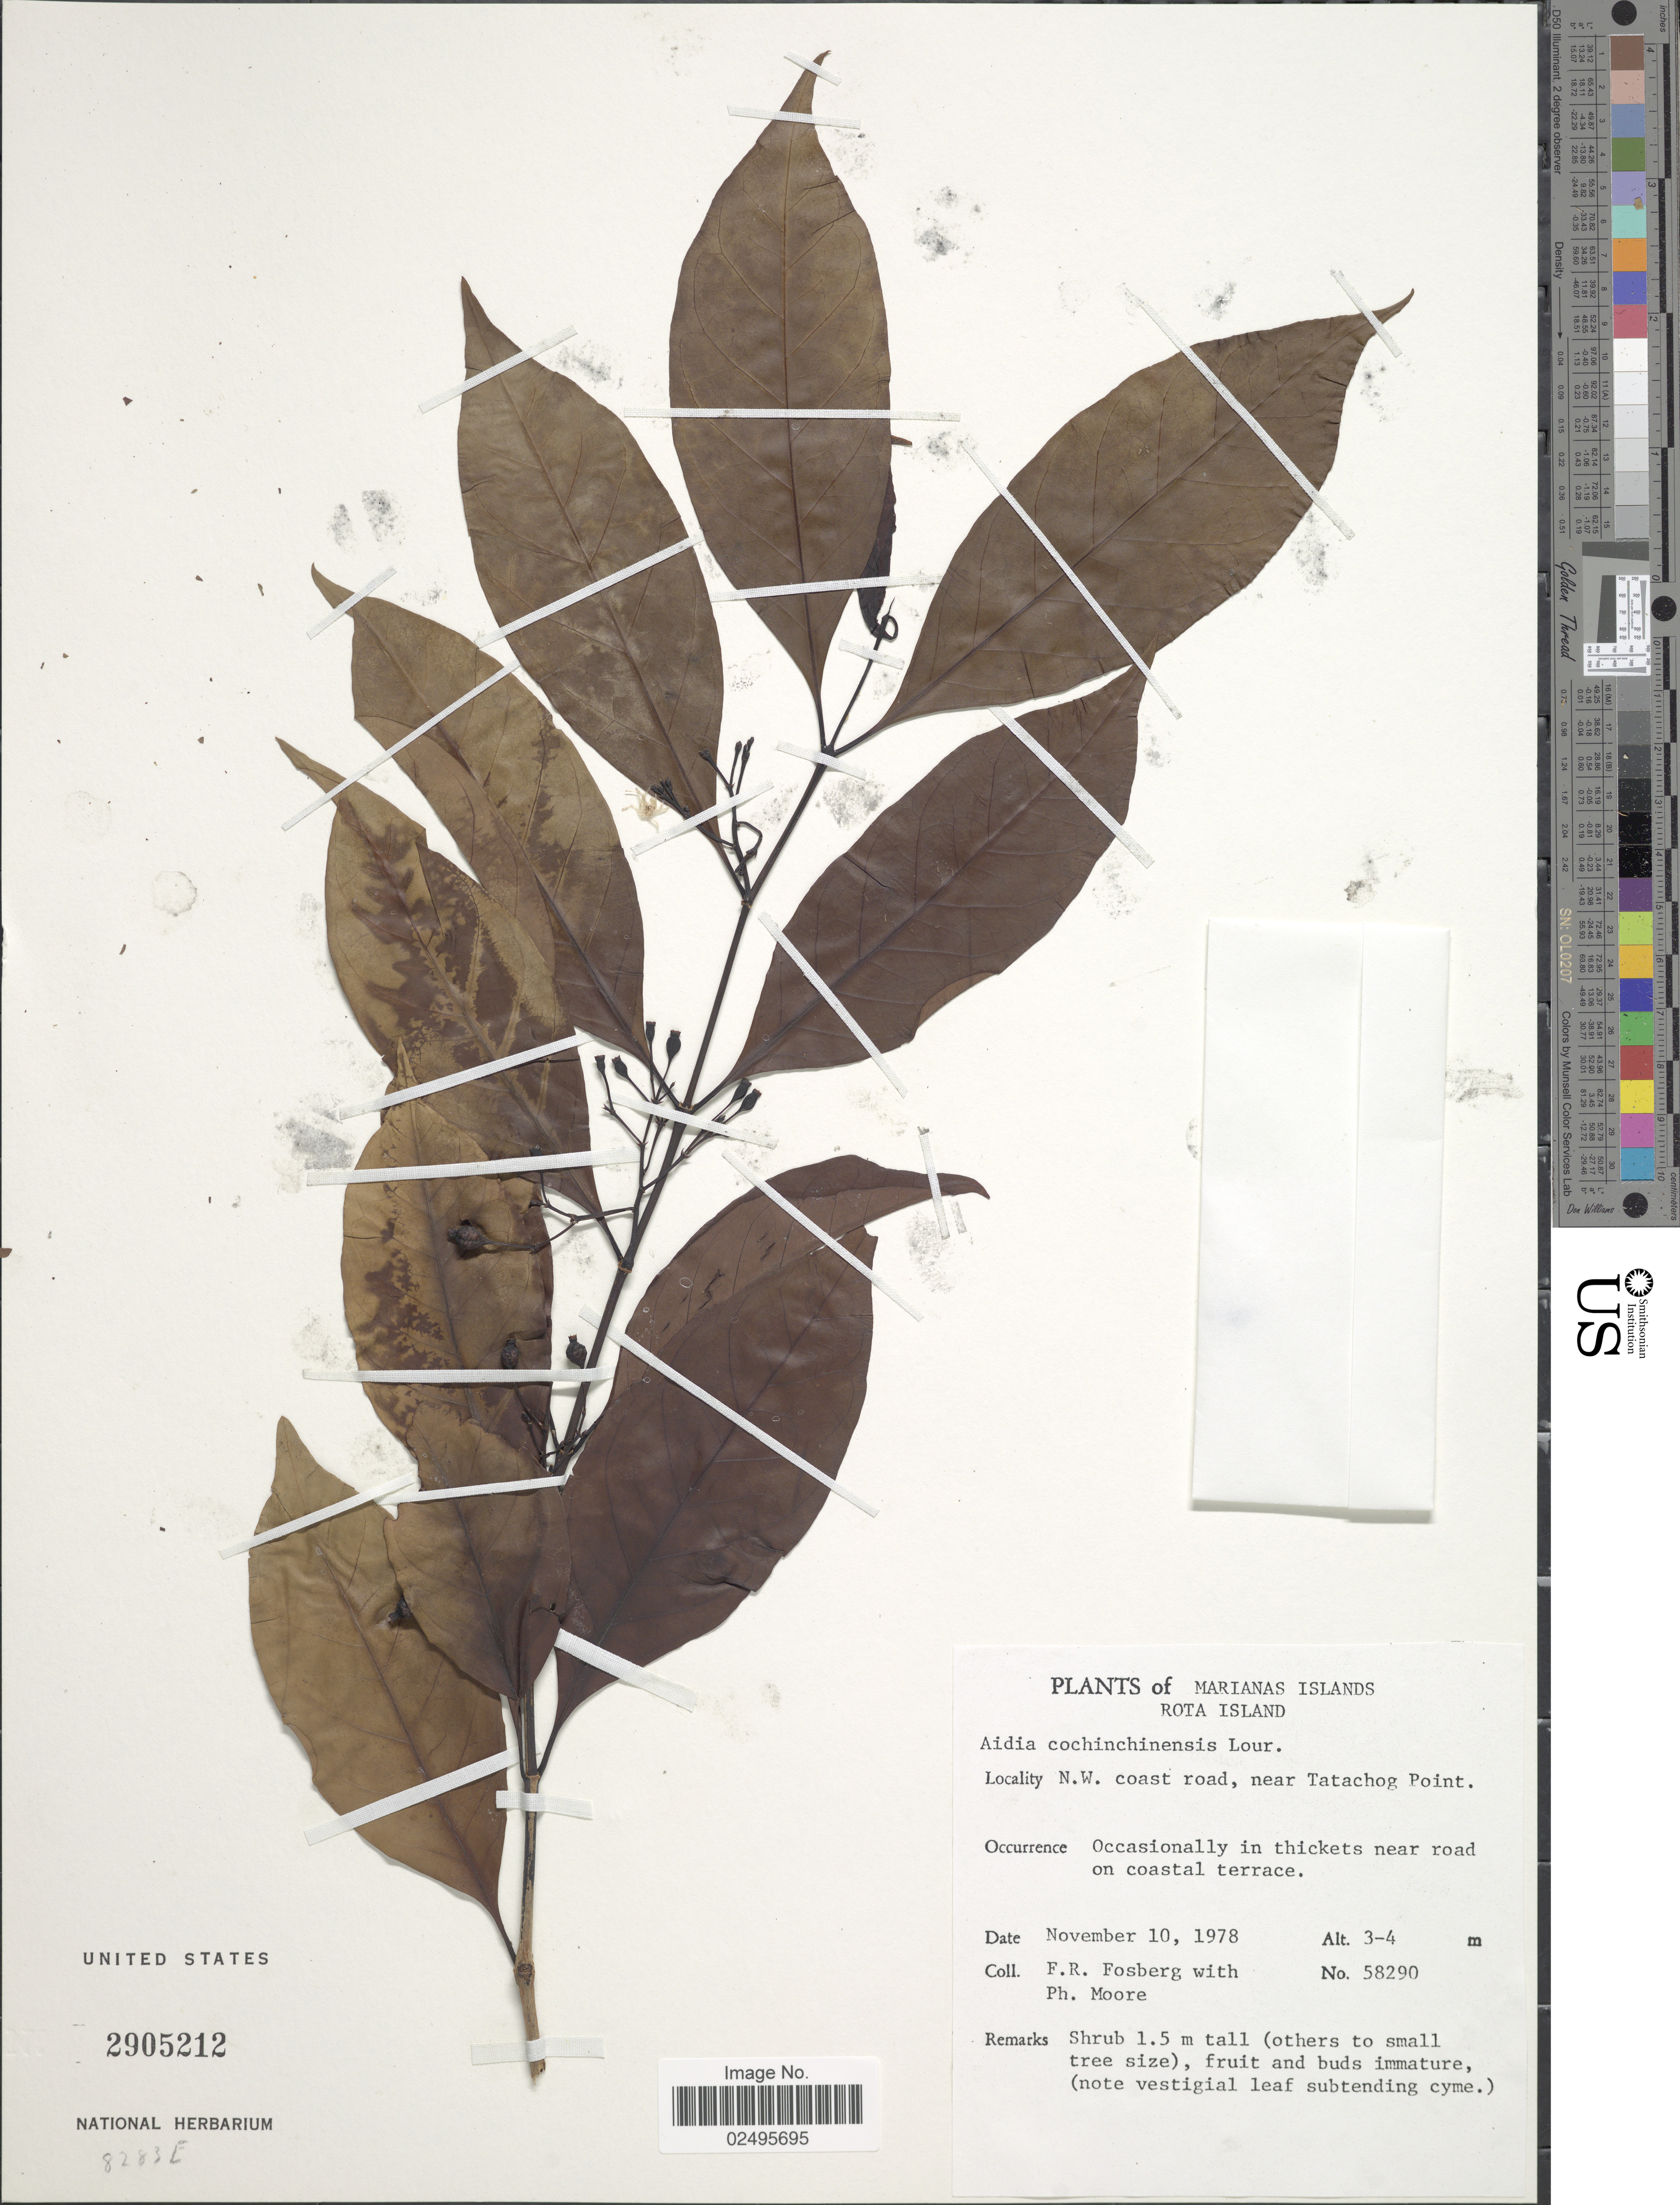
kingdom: Plantae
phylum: Tracheophyta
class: Magnoliopsida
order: Gentianales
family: Rubiaceae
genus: Aidia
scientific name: Aidia graeffei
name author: (Reinecke) Tirveng.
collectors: F. R. Fosberg & P. Moore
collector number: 58290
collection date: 1978-11-10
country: Northern Mariana Islands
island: Rota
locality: Rota. N.W. coast road, near Tatachog Point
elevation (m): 3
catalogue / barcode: US 2905212